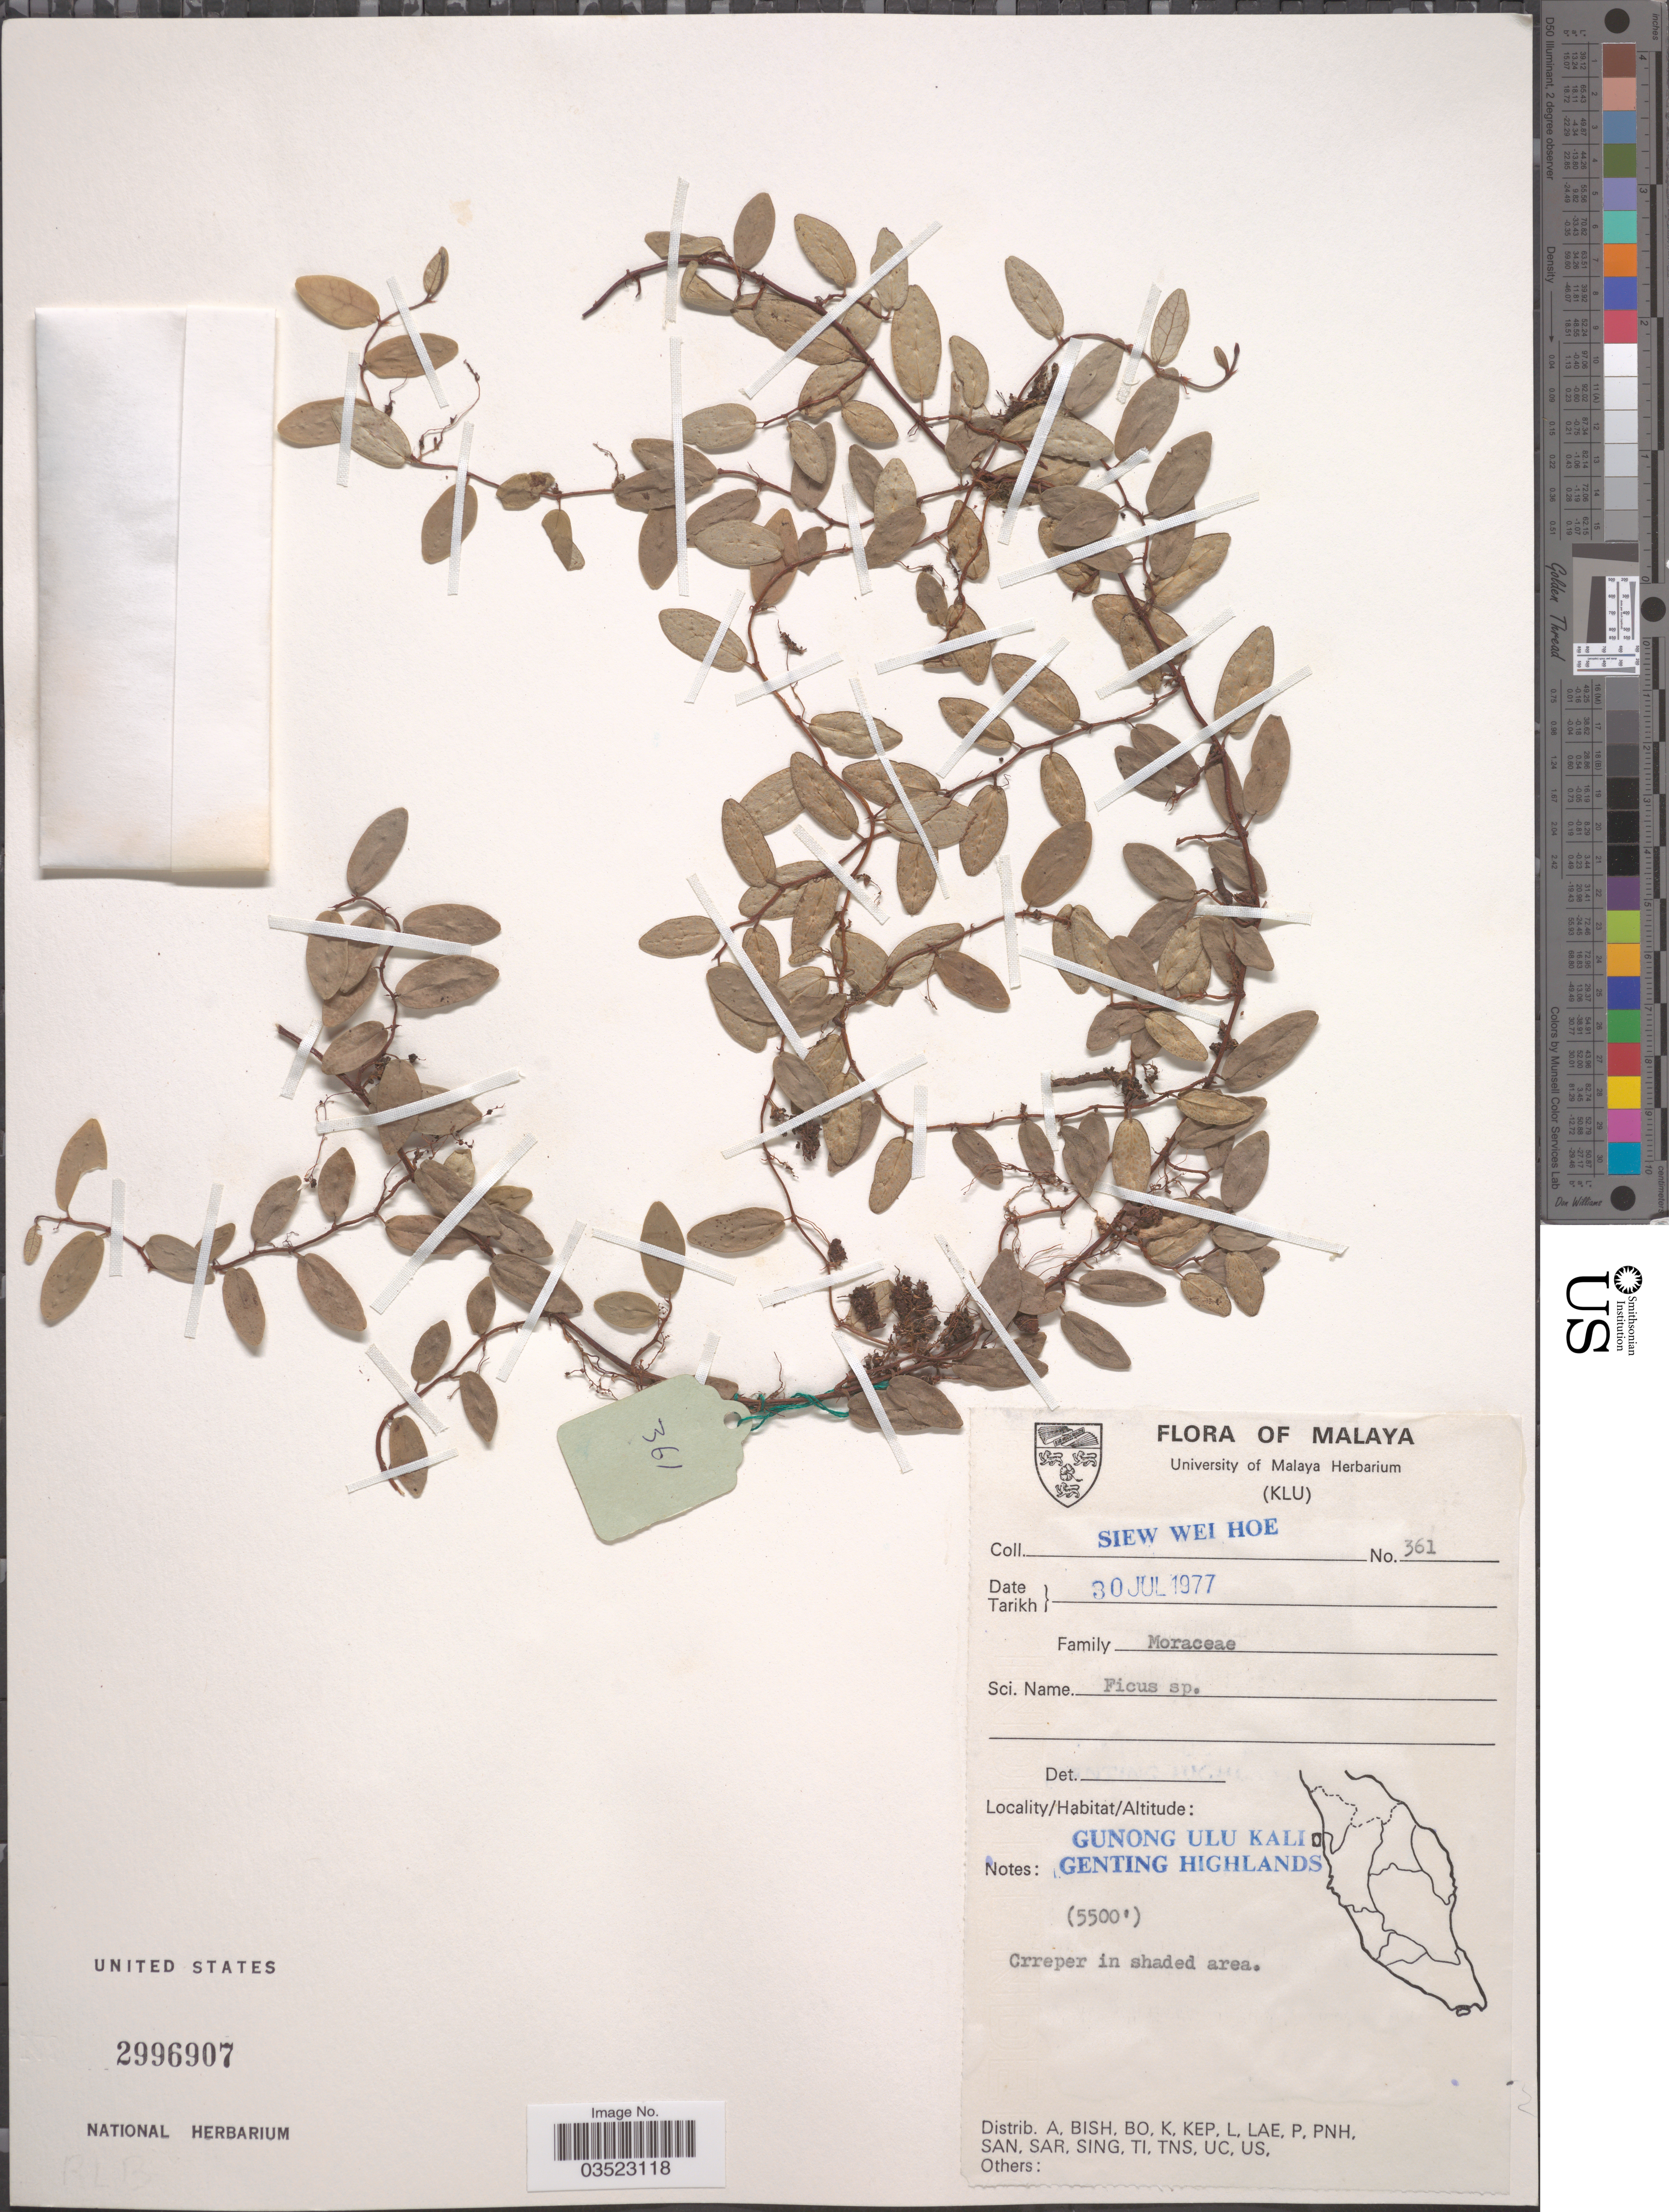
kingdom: Plantae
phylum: Tracheophyta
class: Magnoliopsida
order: Rosales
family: Moraceae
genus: Ficus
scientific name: Ficus sp.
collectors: S. Hoe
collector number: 361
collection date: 1977-07-30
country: Malaysia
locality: Malaya. Gunong Ulu Kali. Genting Highlands.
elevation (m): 1676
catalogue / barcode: US 2996907